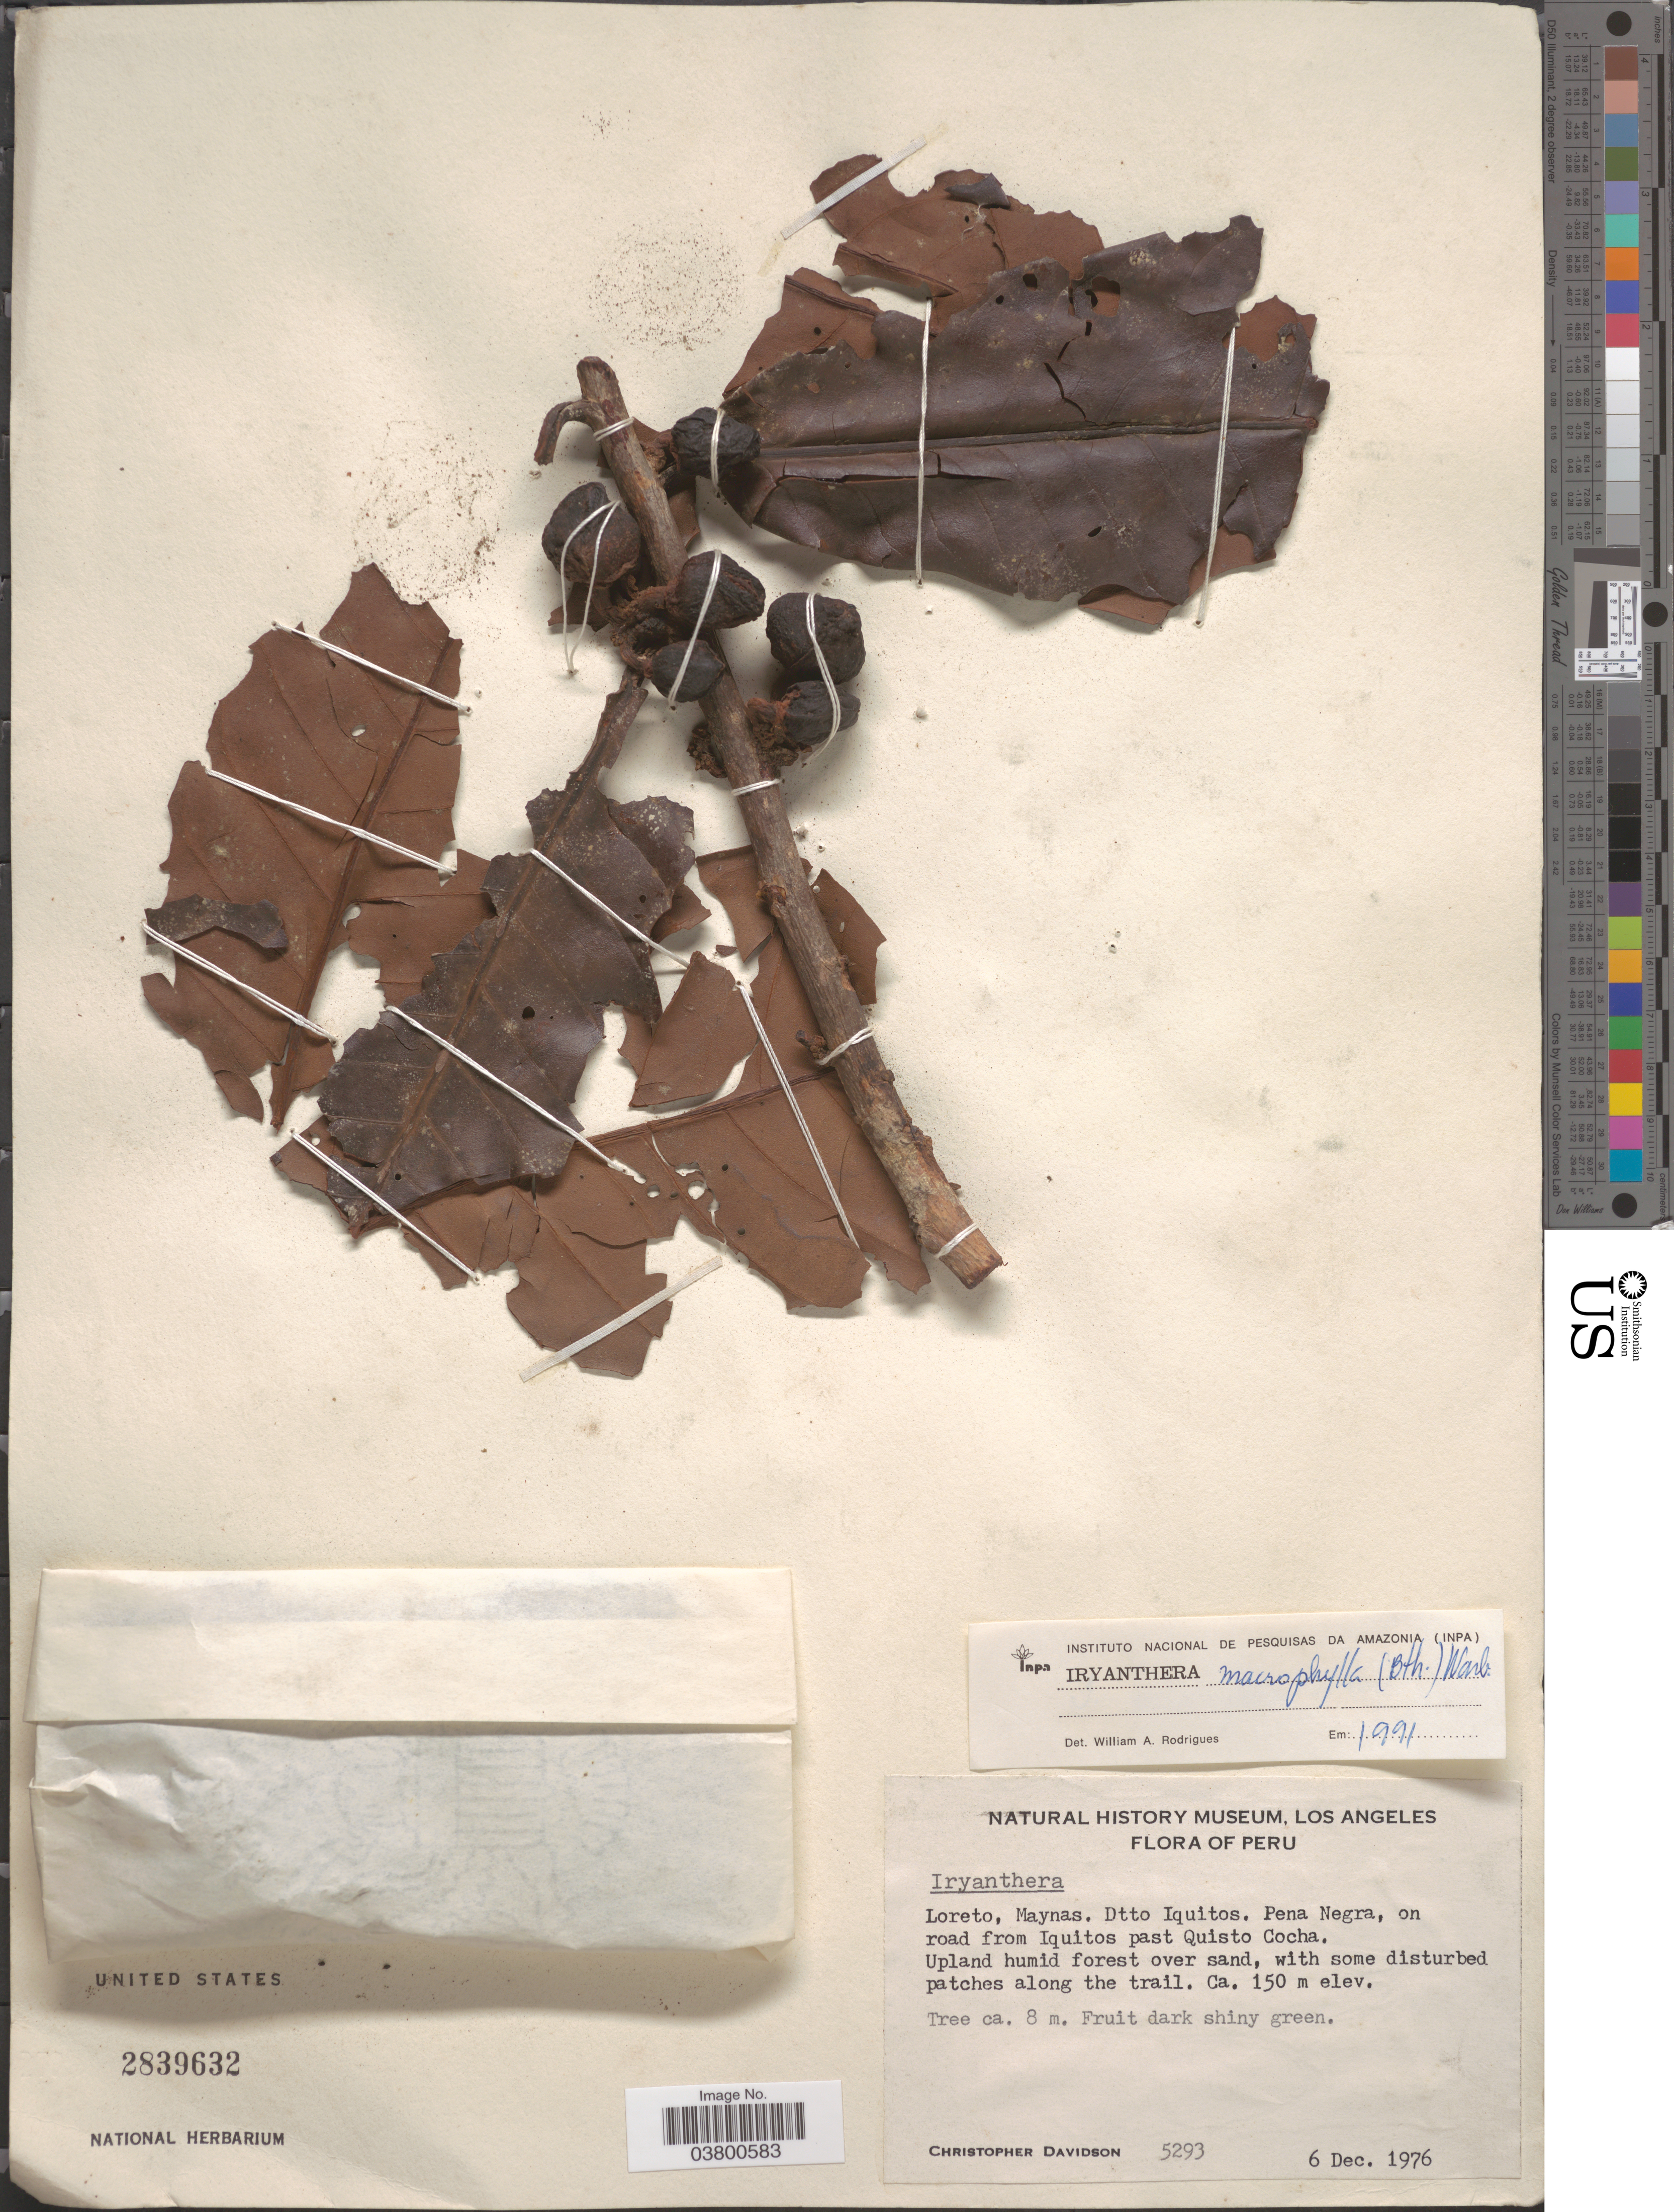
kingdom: Plantae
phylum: Tracheophyta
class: Magnoliopsida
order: Magnoliales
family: Myristicaceae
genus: Iryanthera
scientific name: Iryanthera macrophylla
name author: (Benth.) Warb.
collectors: C. Davidson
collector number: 5293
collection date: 1976-12-06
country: Peru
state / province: Loreto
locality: Maynas. Dtto Iquitos. Pena Negra, on road from Iquitos past Quisto Cocha.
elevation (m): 150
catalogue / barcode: US 2839632